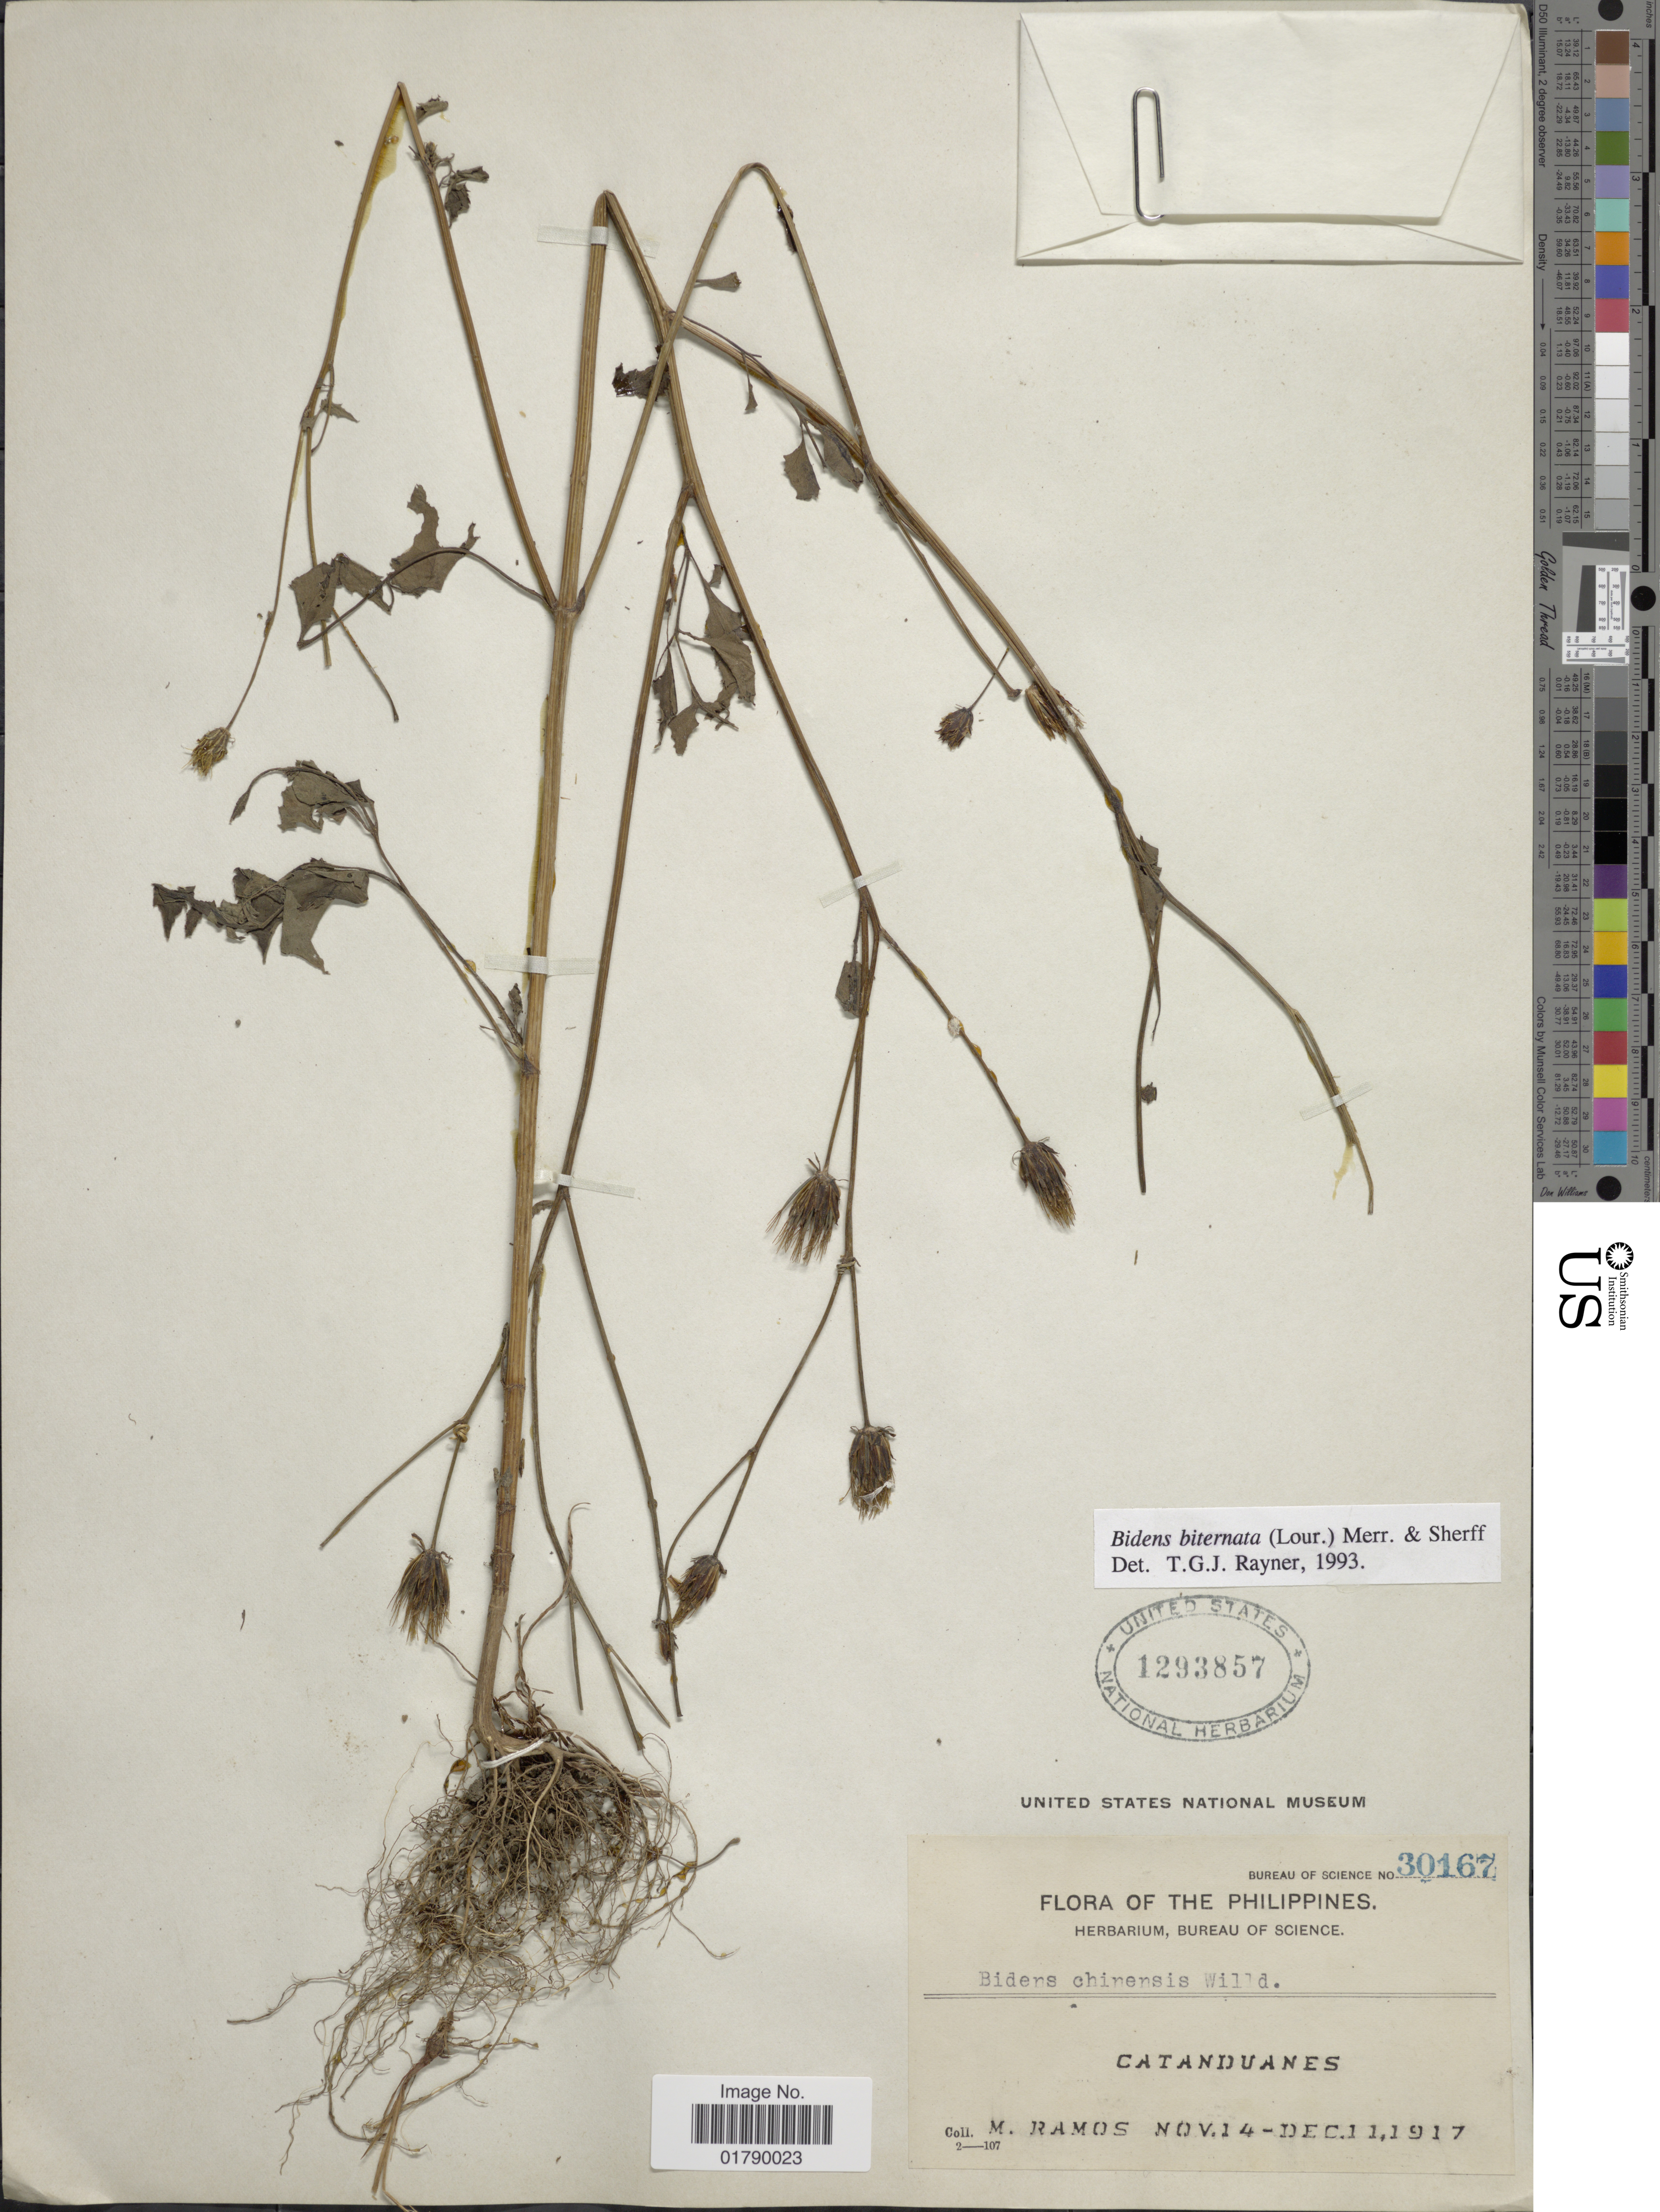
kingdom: Plantae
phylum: Tracheophyta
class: Magnoliopsida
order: Asterales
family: Asteraceae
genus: Bidens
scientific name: Bidens biternata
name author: (Lour.) Merr. & Sherff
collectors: M. Ramos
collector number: Bureau Of Science 30167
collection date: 1917-11-14/1917-12-11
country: Philippines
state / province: Bicol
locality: Catanduanes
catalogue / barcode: US 1293857